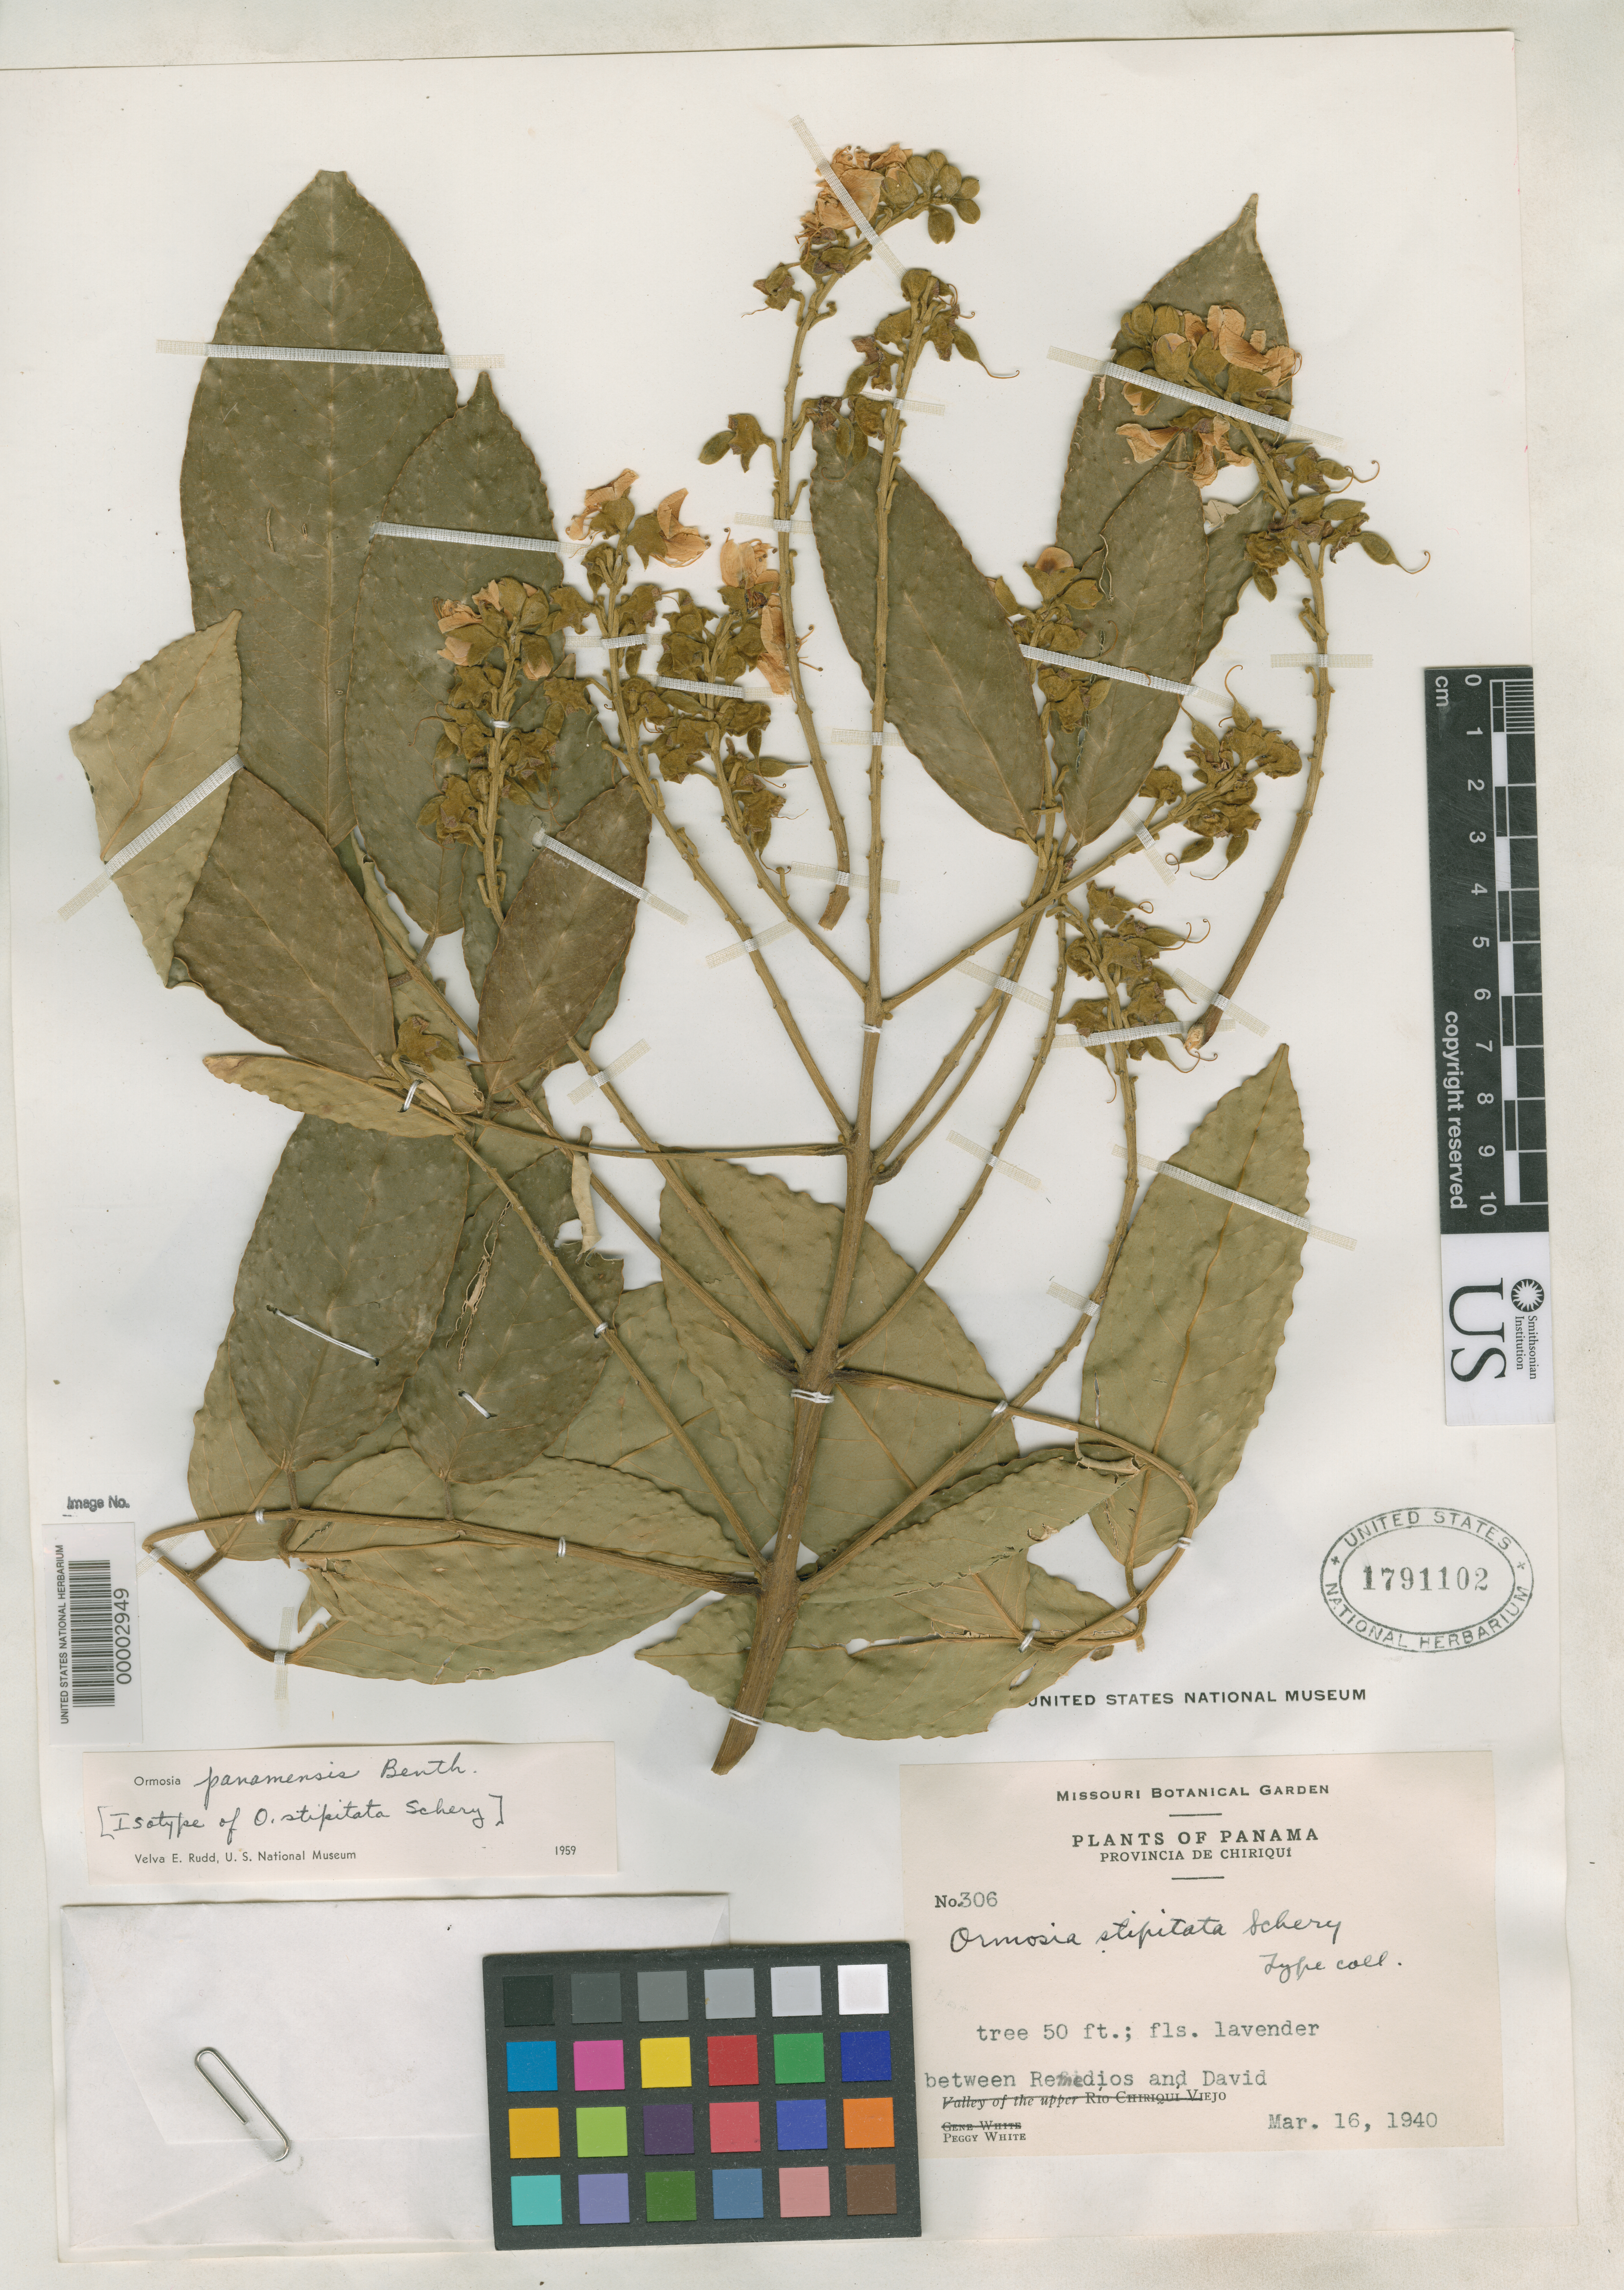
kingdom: Plantae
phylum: Tracheophyta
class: Magnoliopsida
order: Fabales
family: Fabaceae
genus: Ormosia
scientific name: Ormosia stipitata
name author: Schery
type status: Isotype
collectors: P. White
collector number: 306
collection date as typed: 16 Mar 1940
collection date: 1940-03-16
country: Panama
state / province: Chiriquí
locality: Between Remedios and David.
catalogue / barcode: US 1791102